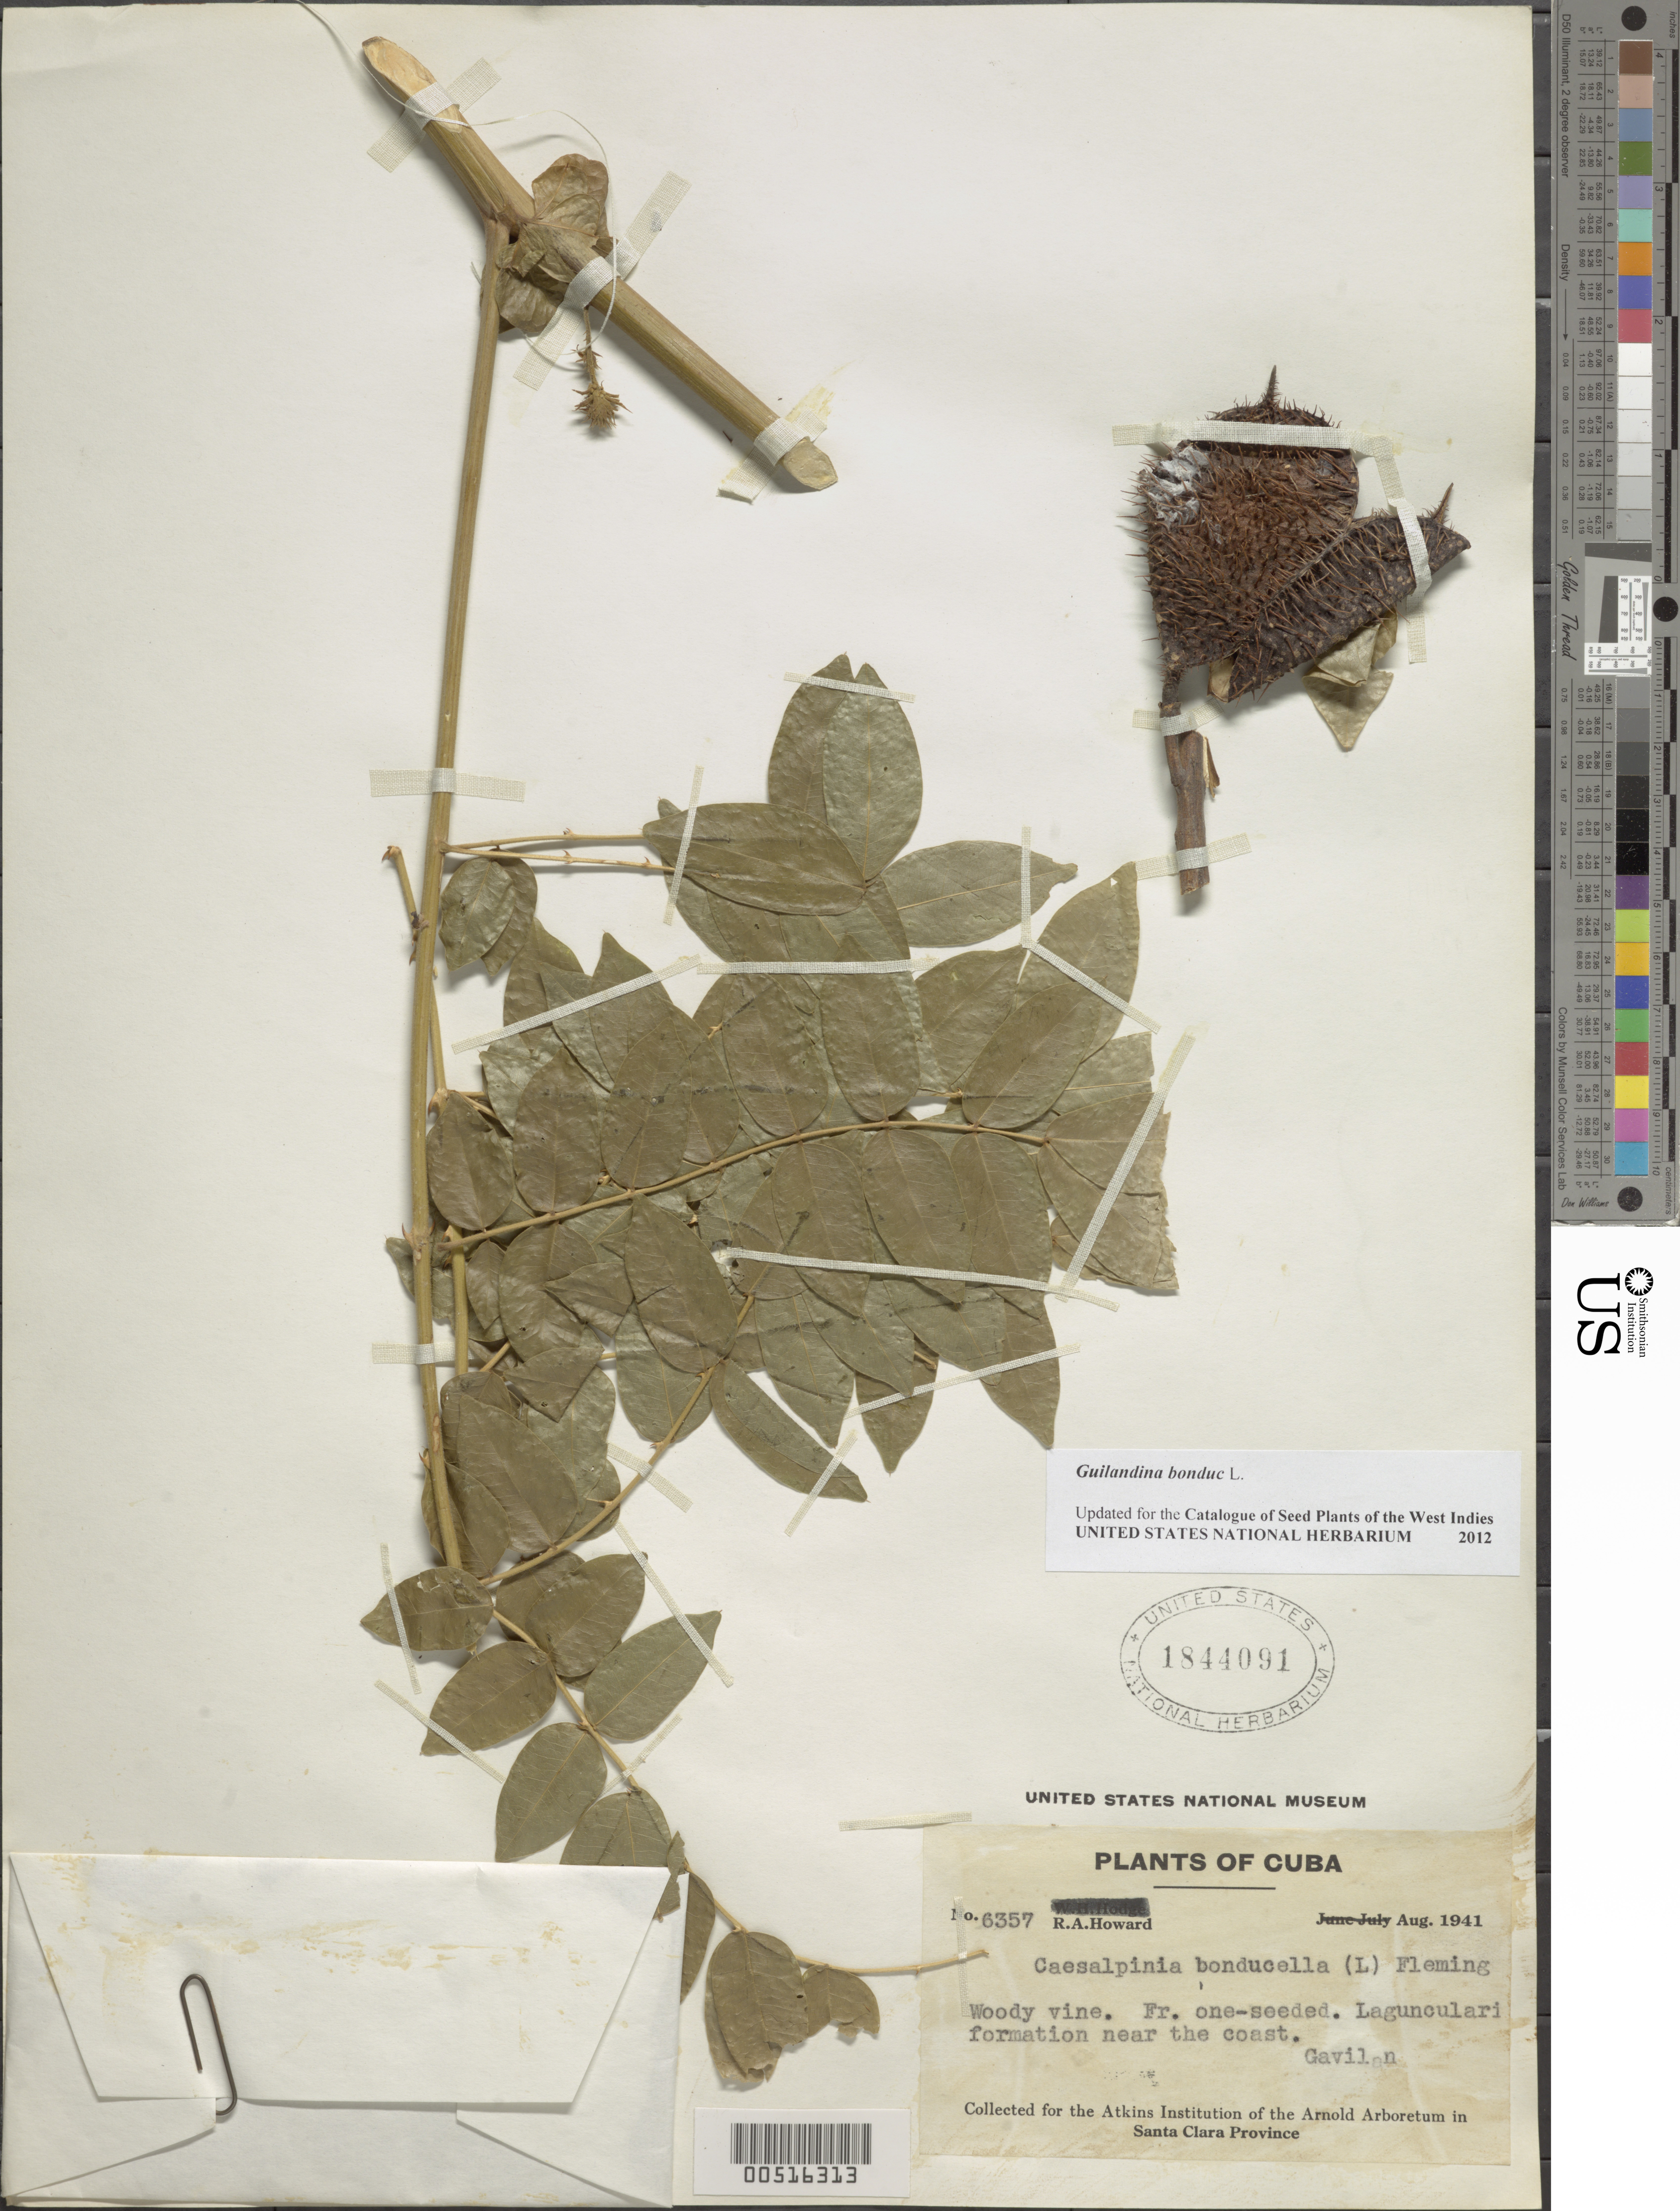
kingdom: Plantae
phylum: Tracheophyta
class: Magnoliopsida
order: Fabales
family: Fabaceae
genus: Guilandina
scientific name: Guilandina bonduc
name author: L.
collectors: R. A. Howard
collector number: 6357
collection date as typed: Aug 1941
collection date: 1941-08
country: Cuba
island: Greater Antilles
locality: Lagunculari, Gavilan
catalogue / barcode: US 1844091